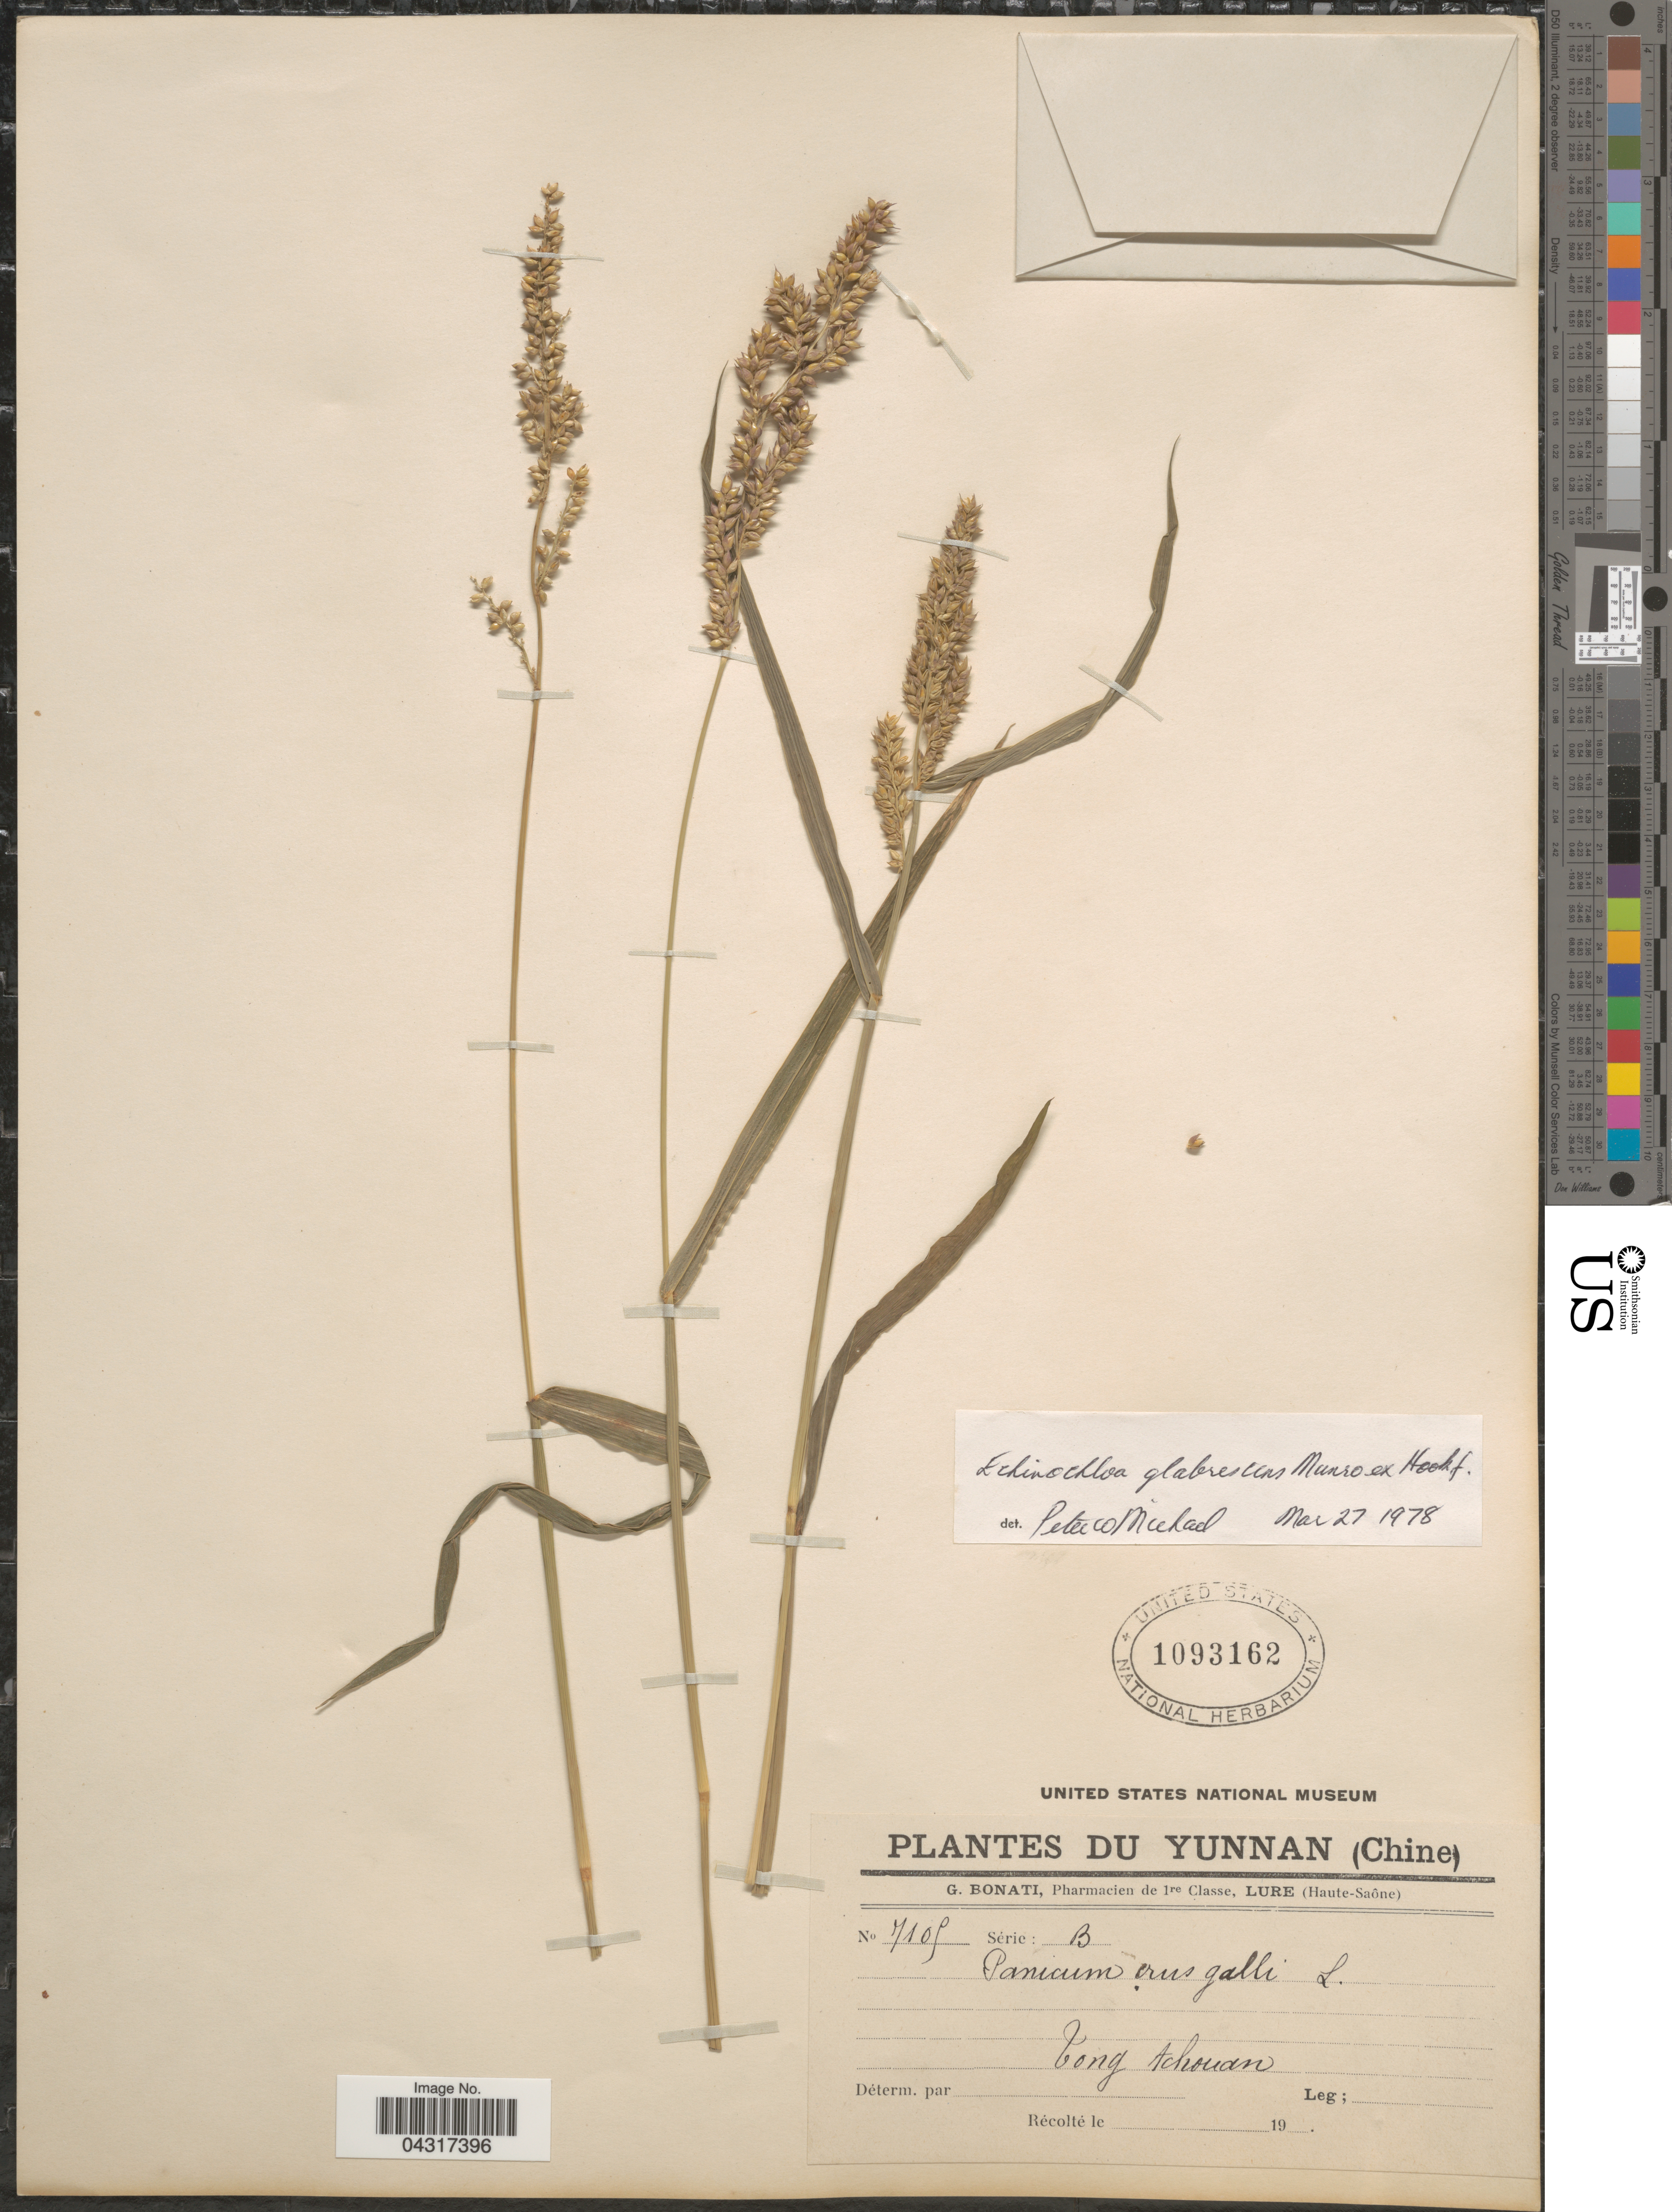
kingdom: Plantae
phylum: Tracheophyta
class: Liliopsida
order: Poales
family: Poaceae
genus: Echinochloa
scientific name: Echinochloa glabrescens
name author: Munro ex Hook. f.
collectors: G. Bonati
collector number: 7105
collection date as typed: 19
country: China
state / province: Yunnan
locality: Tong tchouan.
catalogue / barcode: US 1093162